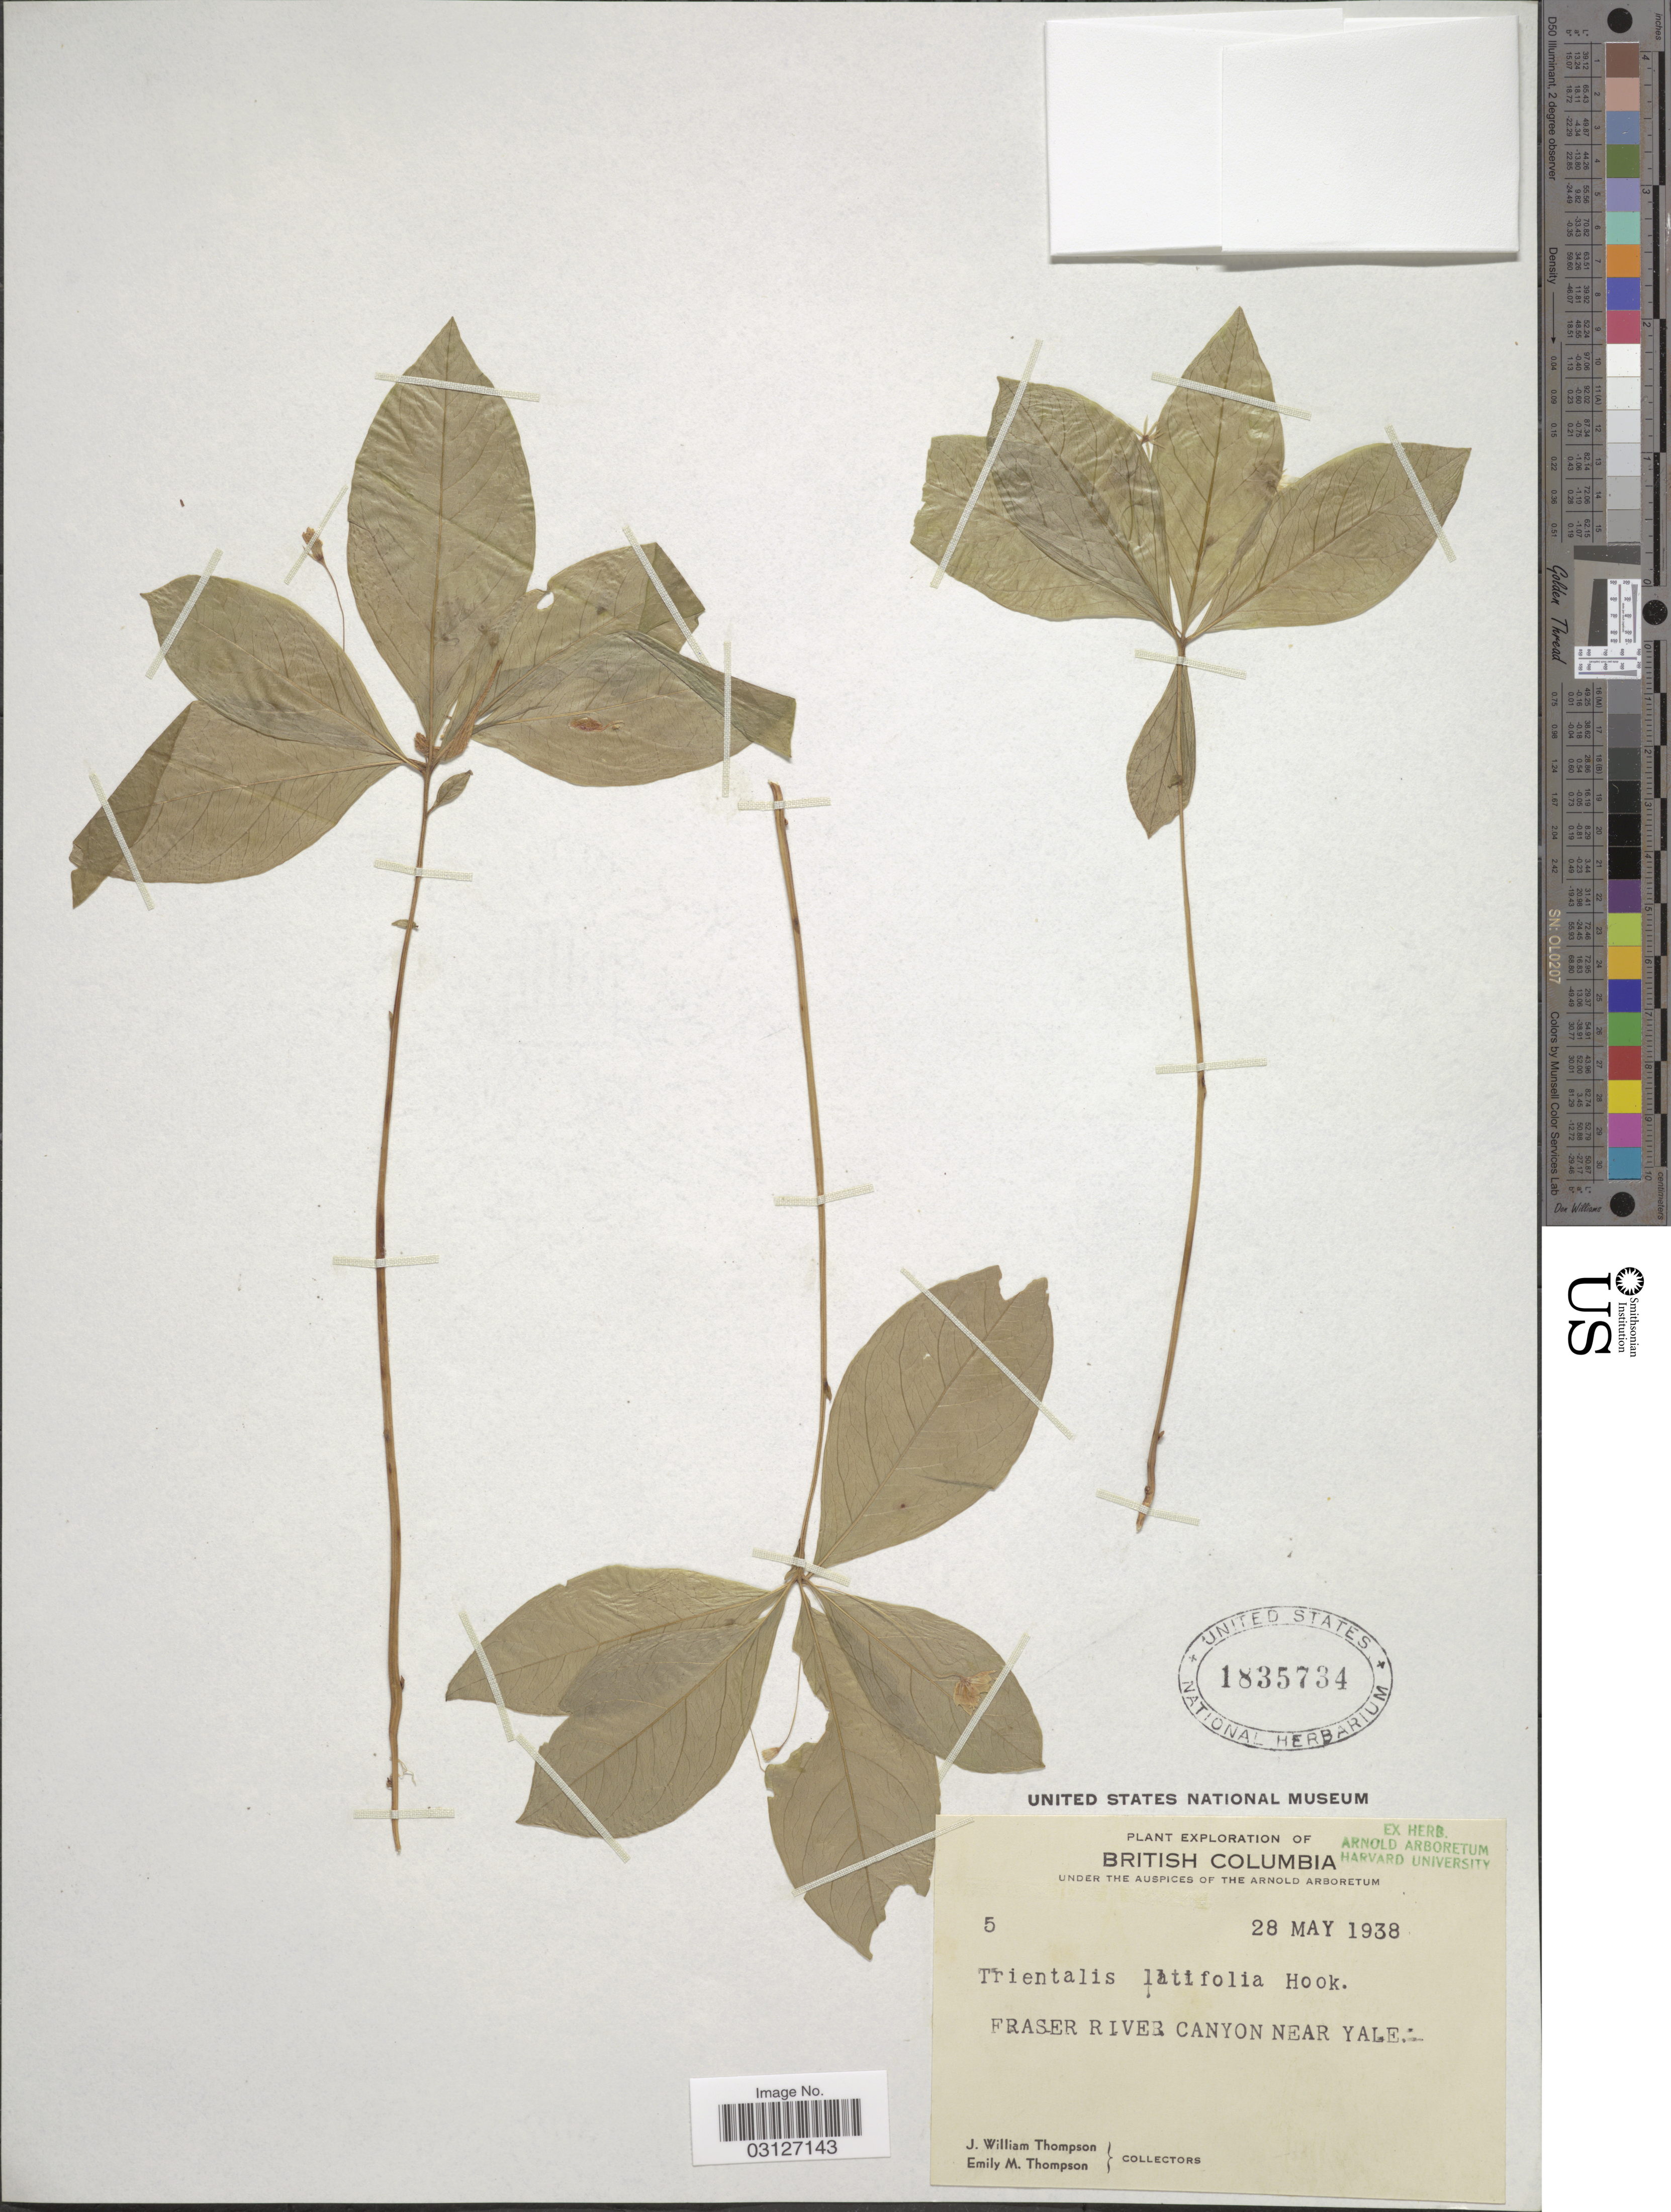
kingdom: Plantae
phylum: Tracheophyta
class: Magnoliopsida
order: Ericales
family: Primulaceae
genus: Trientalis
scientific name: Trientalis latifolia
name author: Hook.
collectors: J. W. Thompson & E. M. Thompson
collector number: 5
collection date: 1938-05-28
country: Canada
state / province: British Columbia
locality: Fraser River Canyon near Yale.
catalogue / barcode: US 1835734